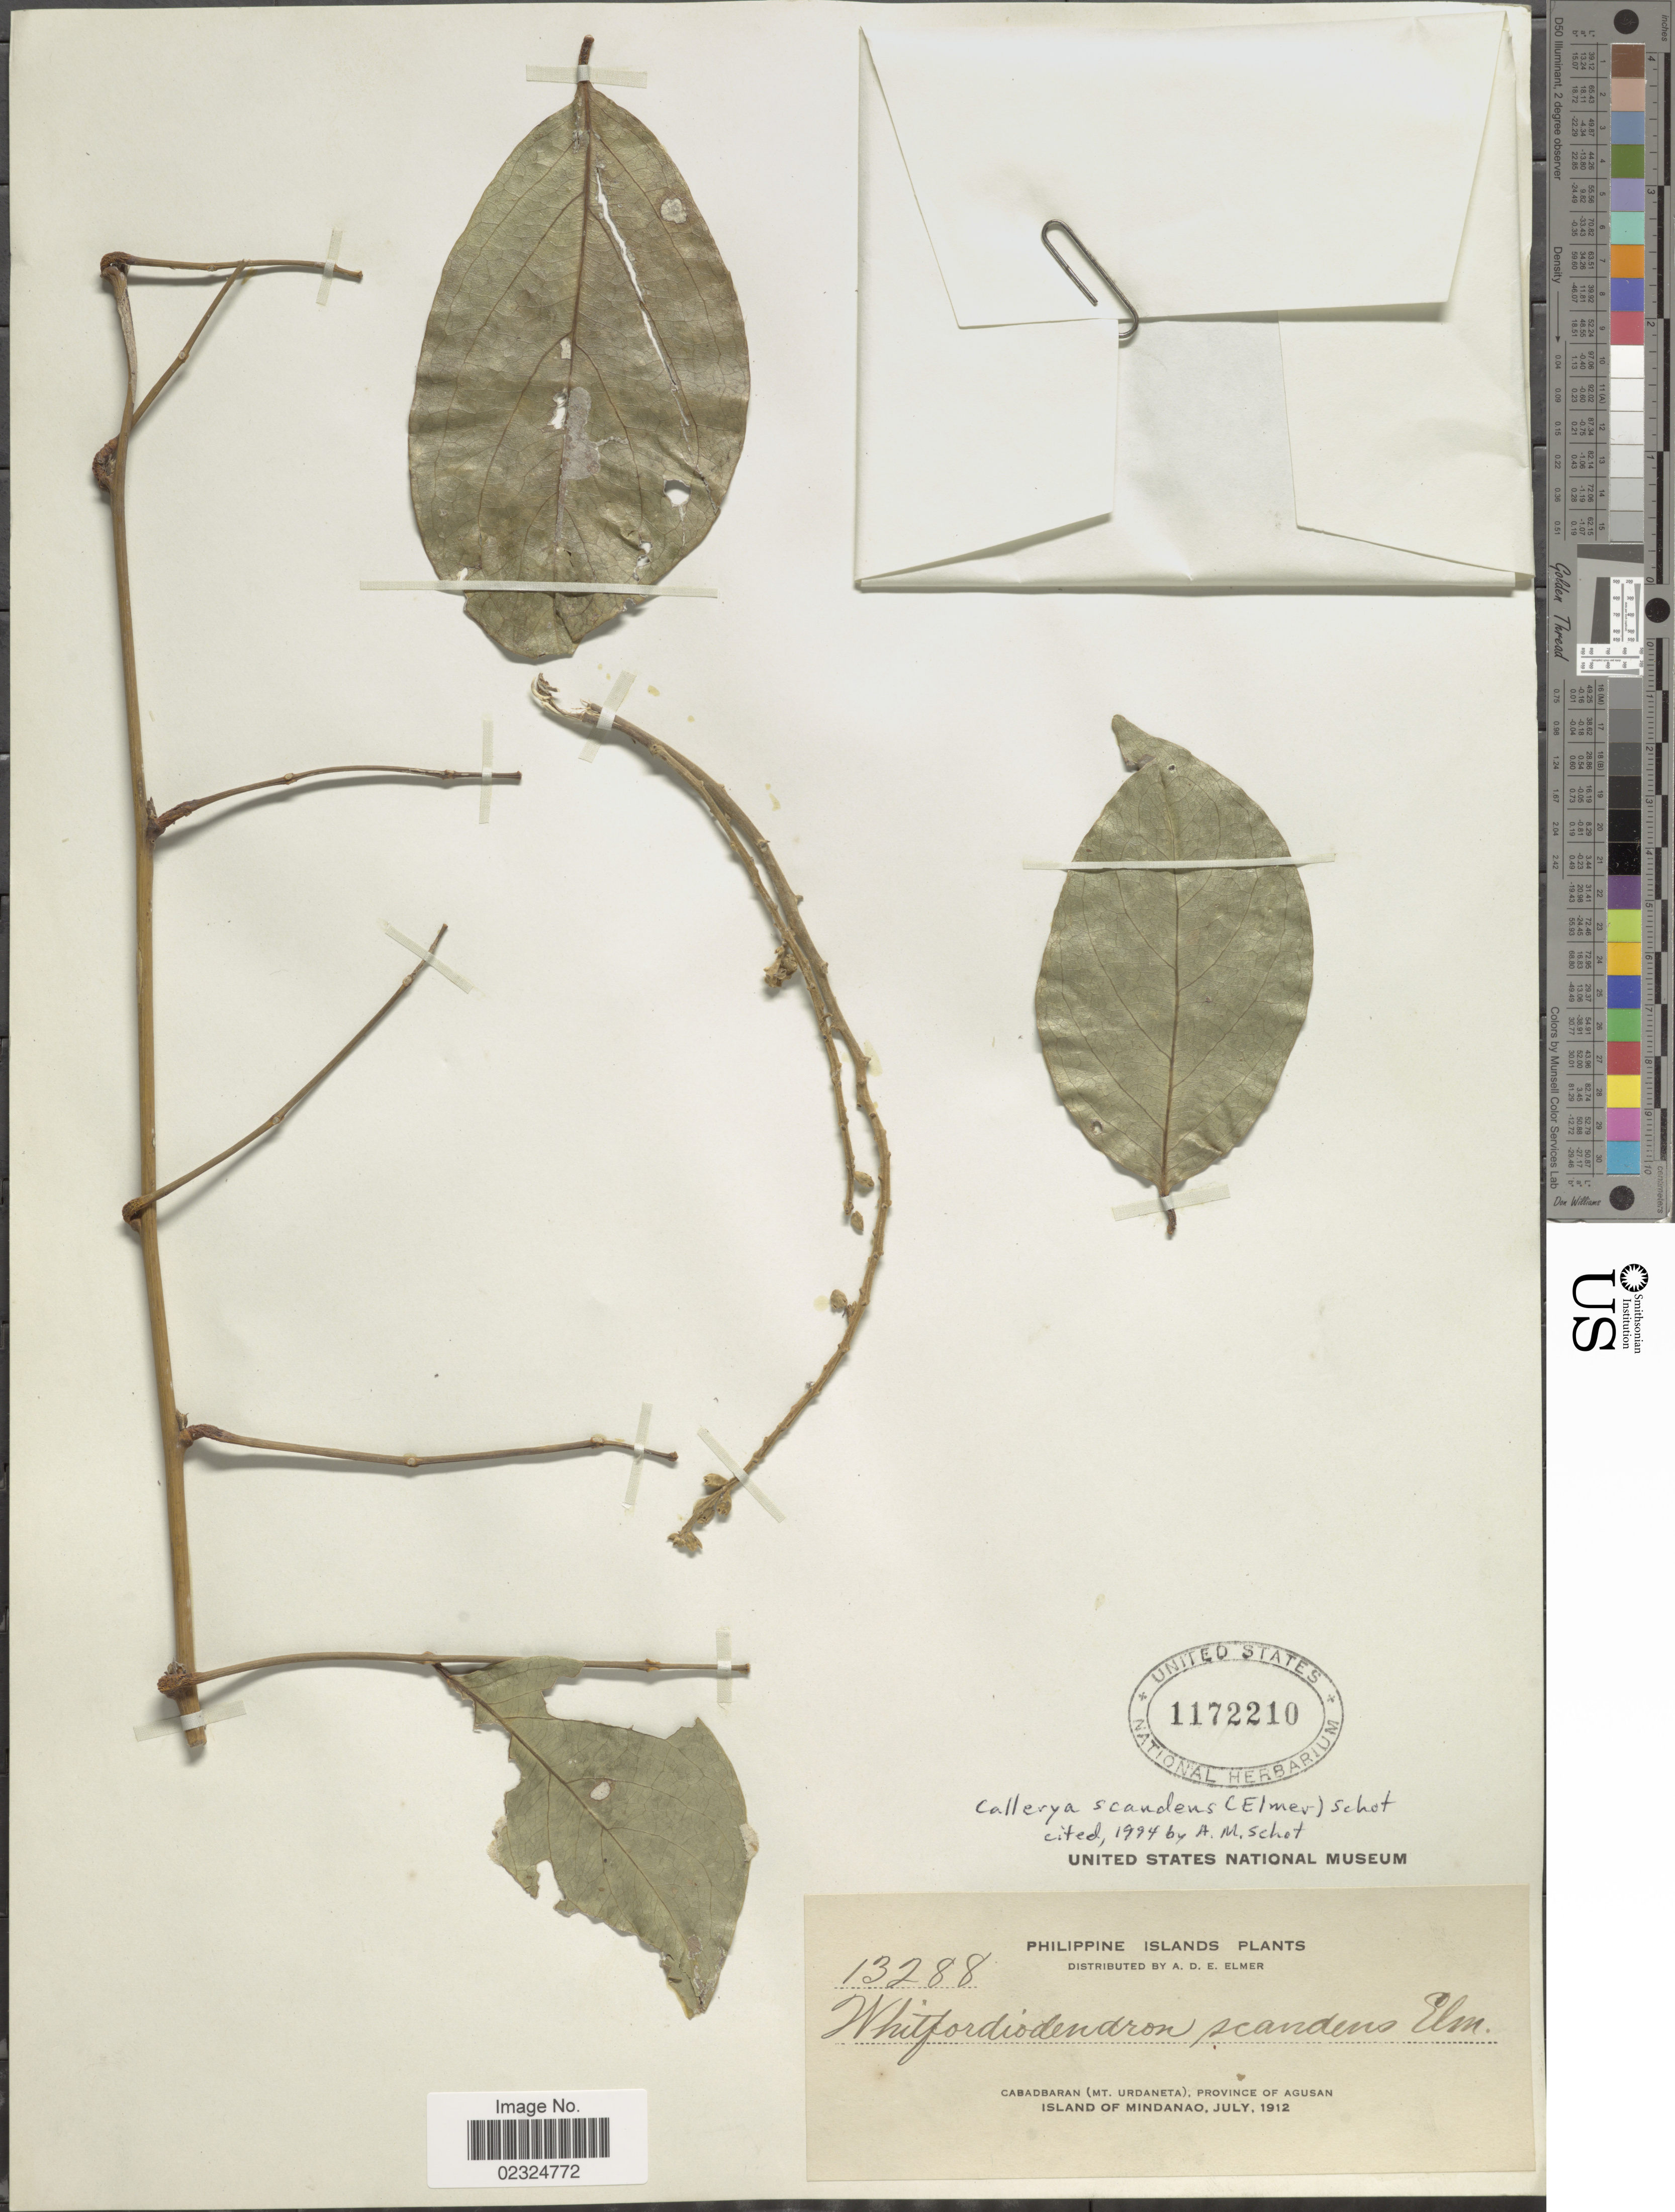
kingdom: Plantae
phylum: Tracheophyta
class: Magnoliopsida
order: Fabales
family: Fabaceae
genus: Whitfordiodendron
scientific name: Whitfordiodendron scandens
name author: (Elmer) Elmer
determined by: Strong, Mark T., (BOT), Smithsonian Institution - National Museum of Natural History (UNITED STATES)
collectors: A. D. E. Elmer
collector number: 13288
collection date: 1912-07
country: Philippines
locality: Cabadbaran (Mt. Urdaneta) Province of Agusan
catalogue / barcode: US 1172210